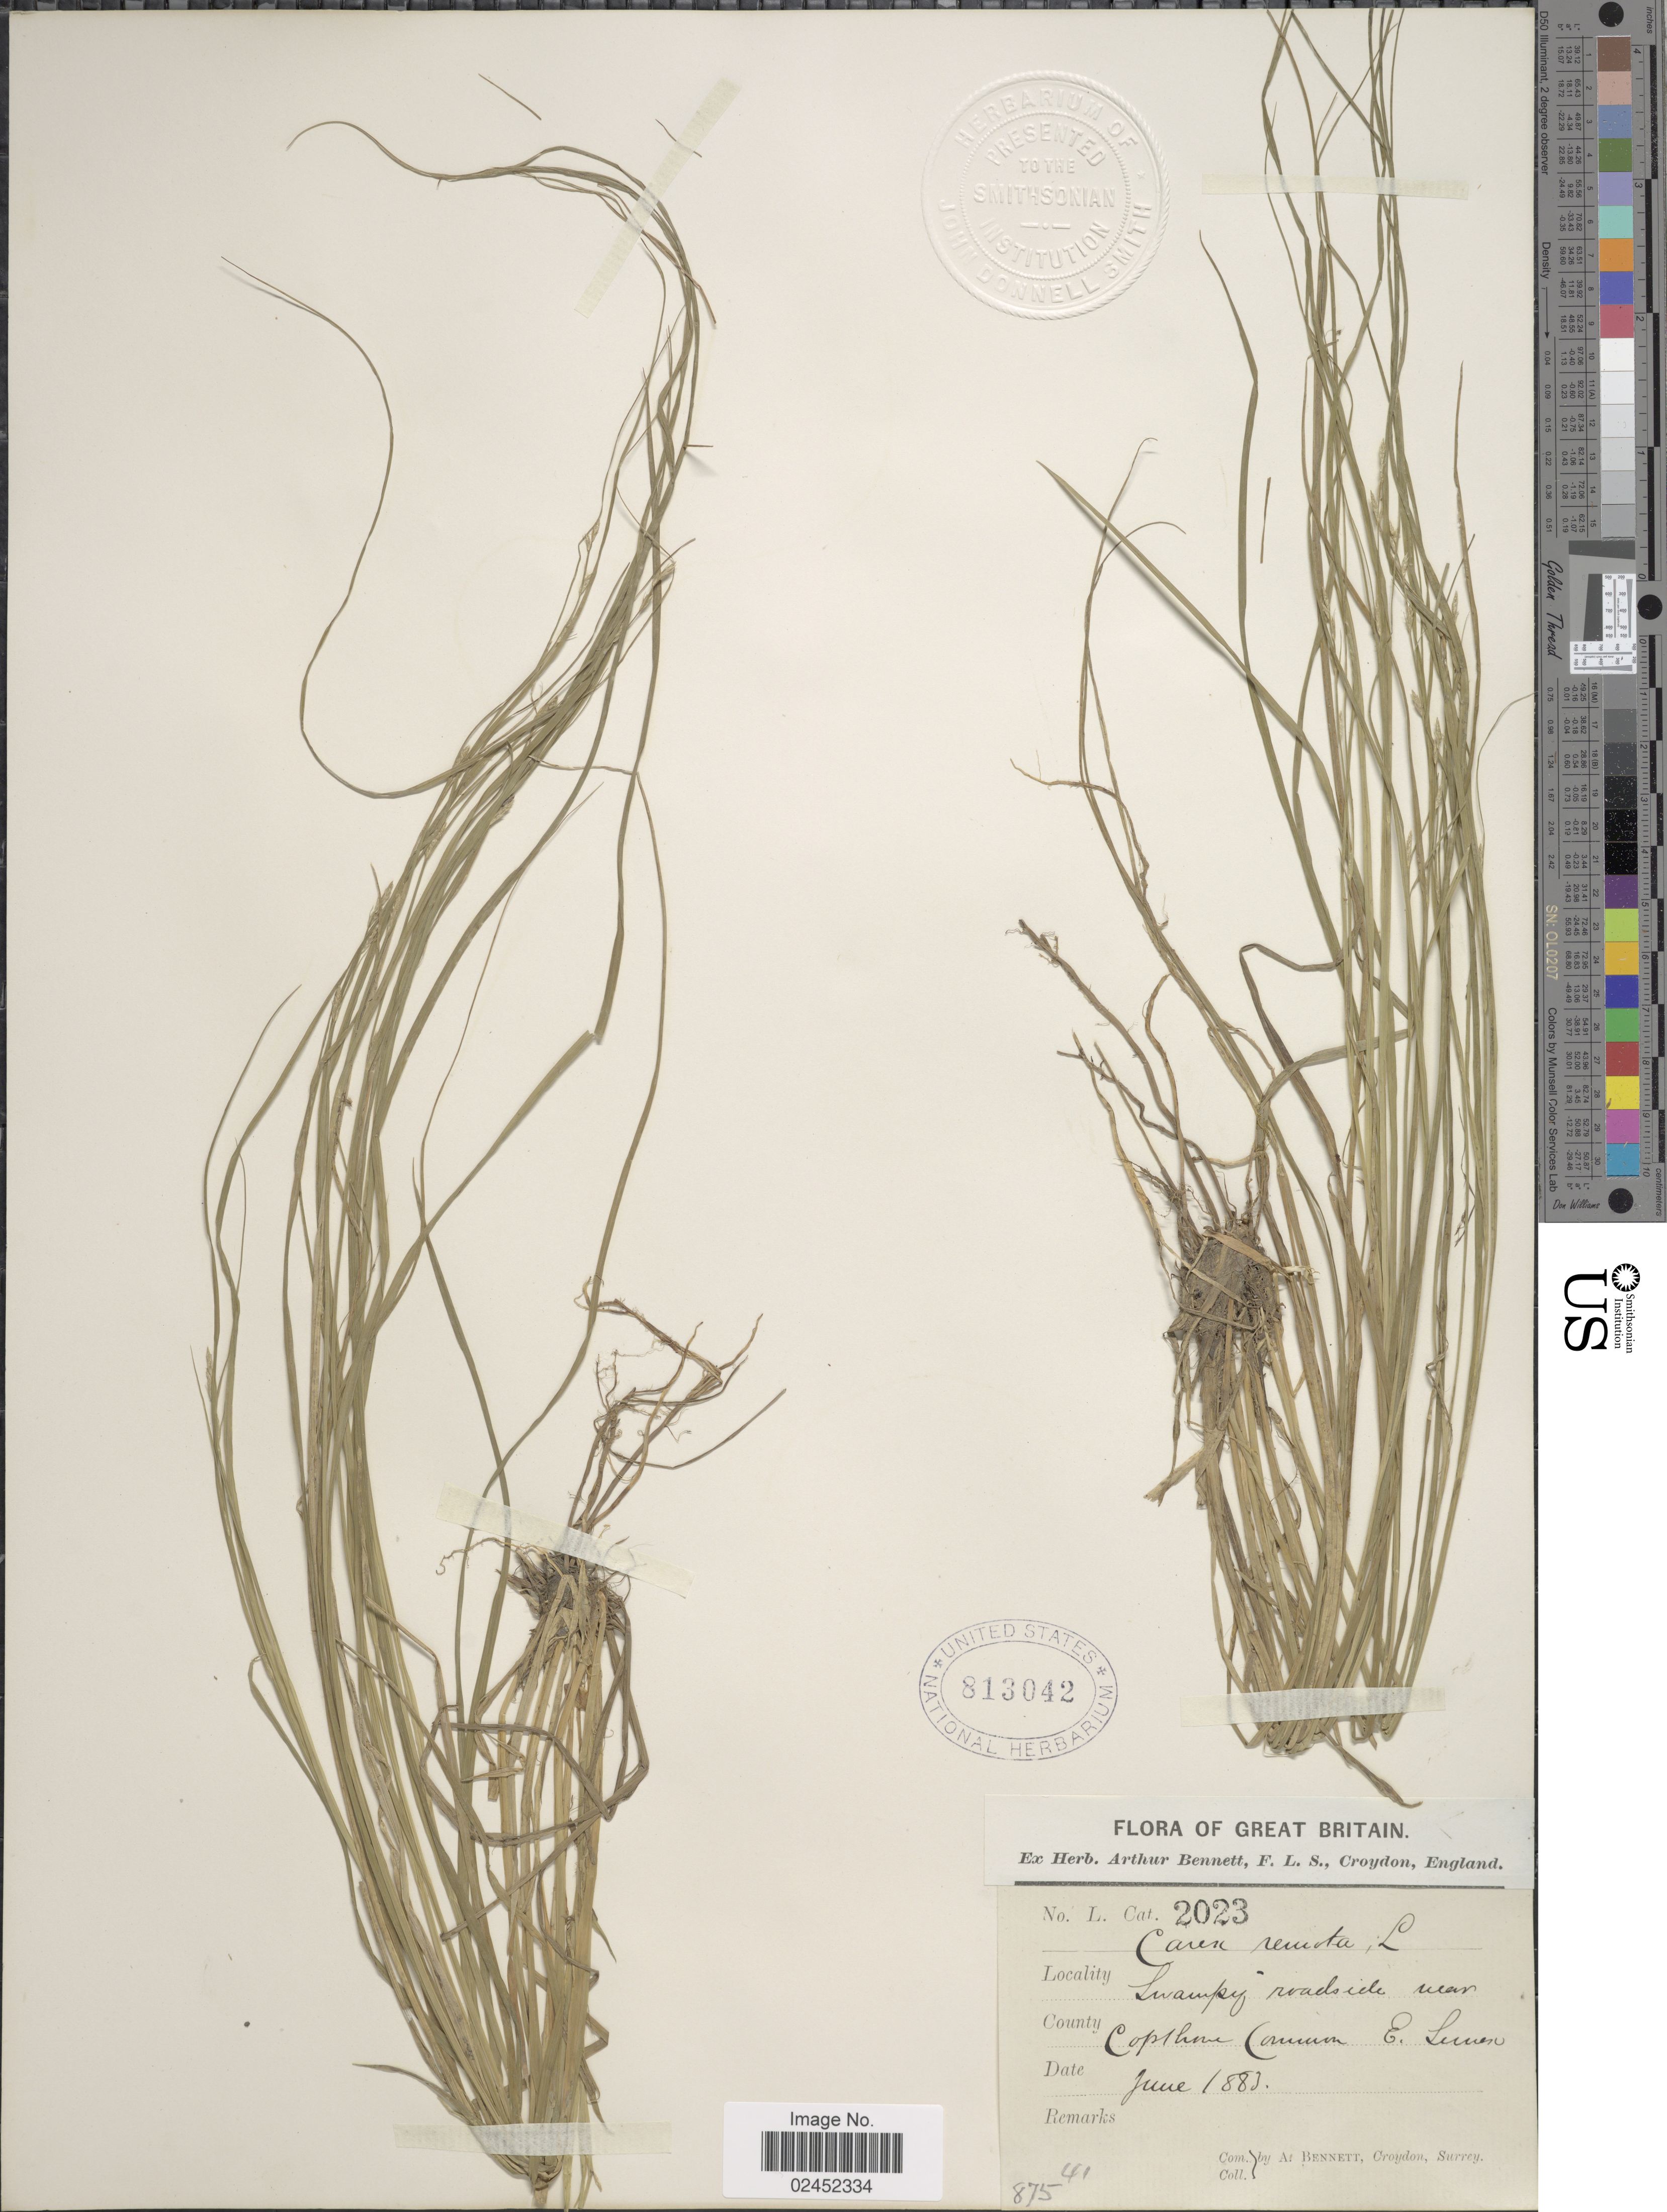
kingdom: Plantae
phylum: Tracheophyta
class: Liliopsida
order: Poales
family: Cyperaceae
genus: Carex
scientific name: Carex remota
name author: L.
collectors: A. Bennett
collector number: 2023/41/875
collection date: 1883-06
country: United Kingdom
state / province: England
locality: Great Brittain, Swampy roadside near Copthorne Common, E. Sussex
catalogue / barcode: US 813042